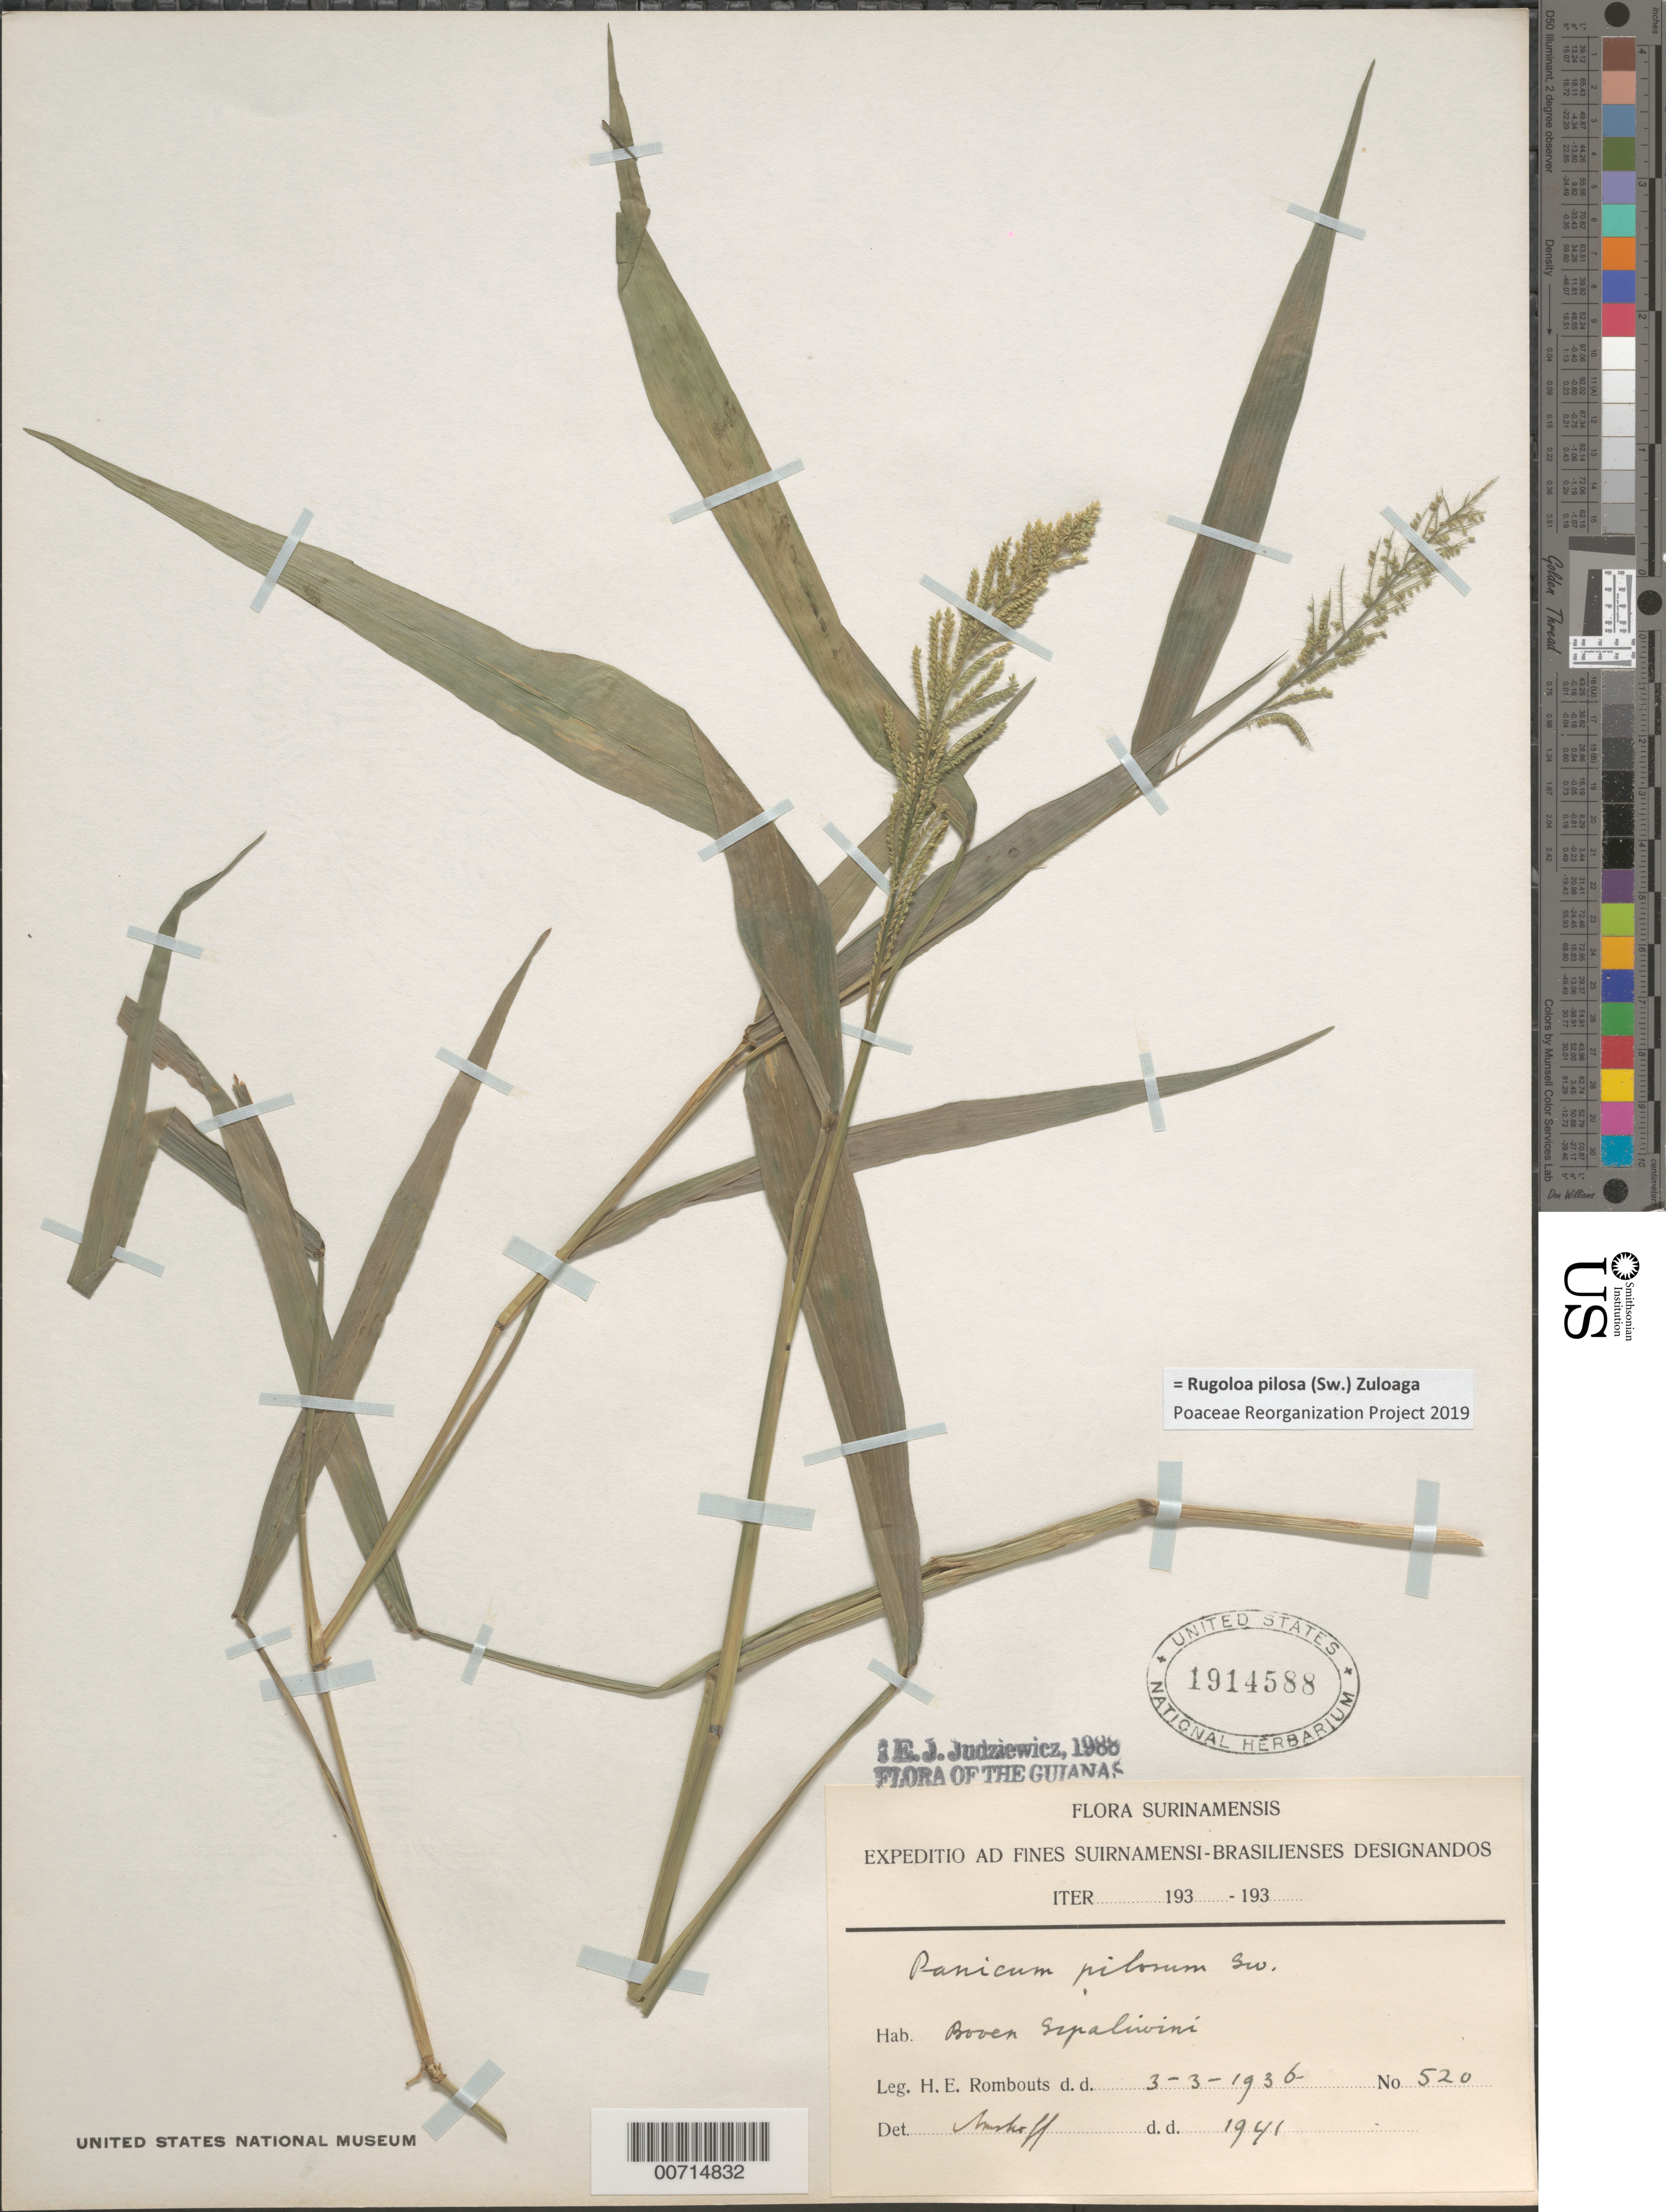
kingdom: Plantae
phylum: Tracheophyta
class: Liliopsida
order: Poales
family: Poaceae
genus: Panicum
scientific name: Panicum pilosum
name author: Sw.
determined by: Amshoff, G. J. H.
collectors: H. Rombouts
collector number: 520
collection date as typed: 3-Mar-36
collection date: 1936-03-03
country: Suriname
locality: Upper Sipaliwini R., camp XXII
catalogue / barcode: US 1914588